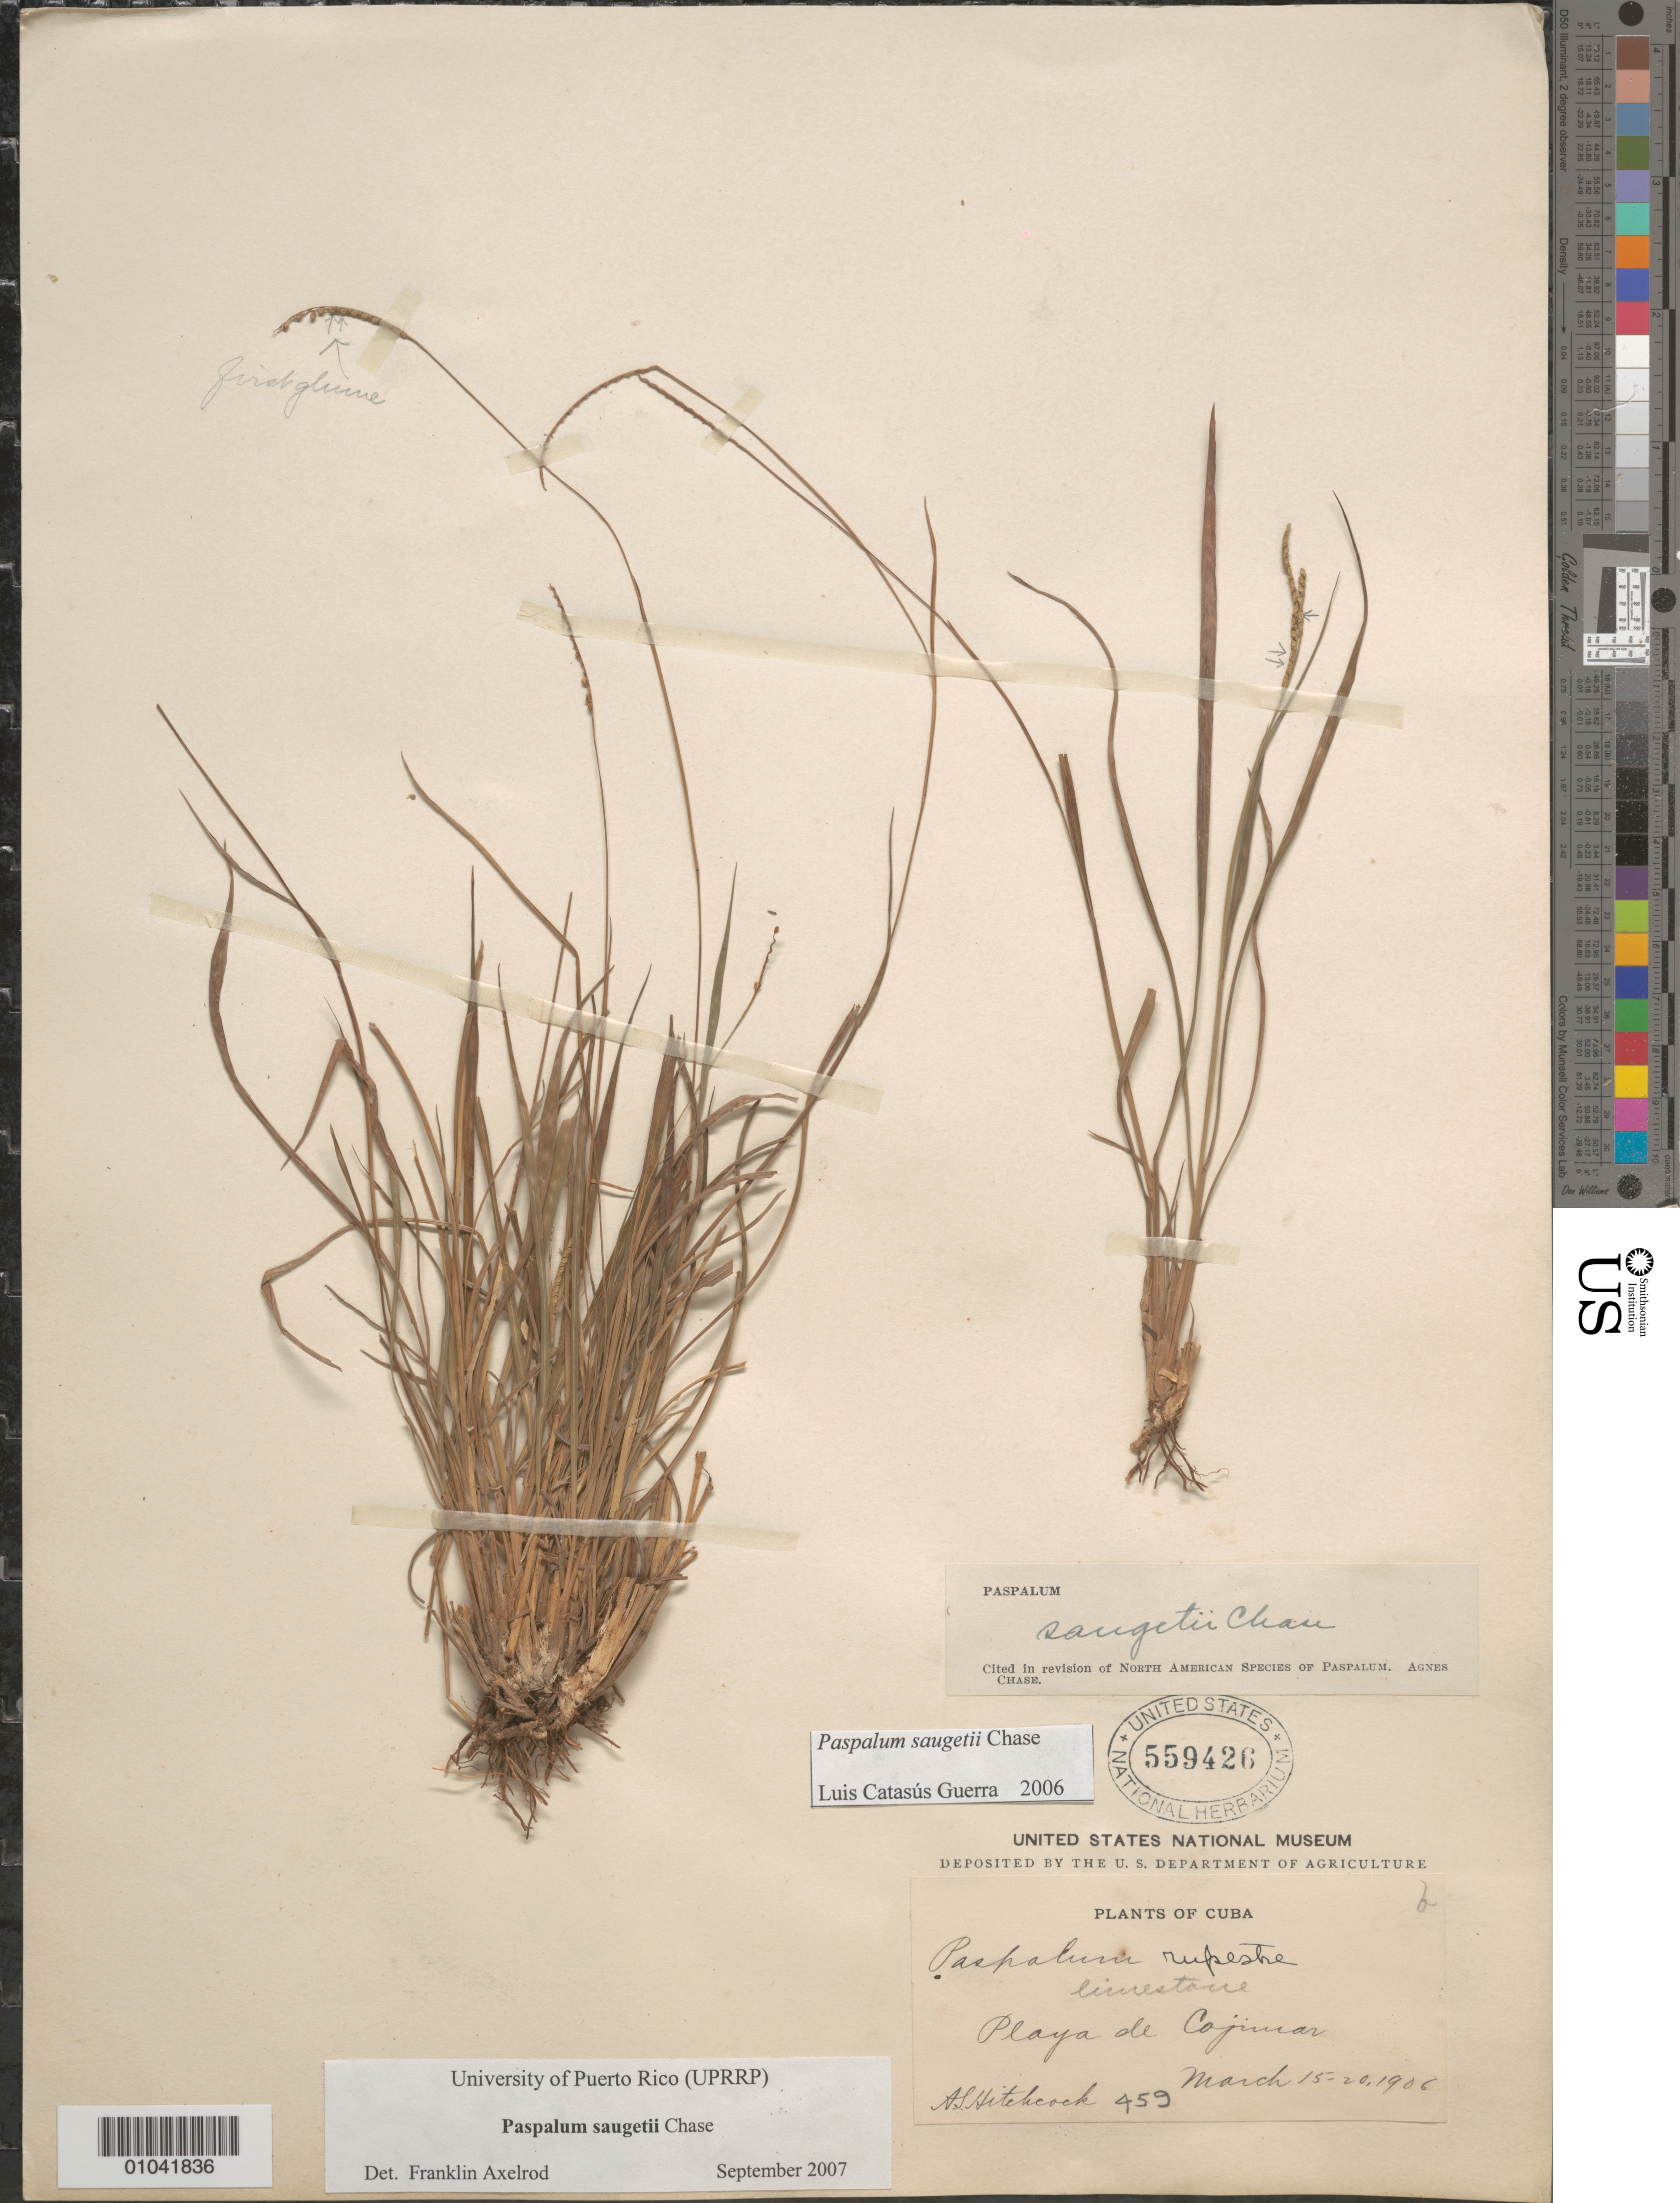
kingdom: Plantae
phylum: Tracheophyta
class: Liliopsida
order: Poales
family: Poaceae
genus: Paspalum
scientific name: Paspalum saugetii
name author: Chase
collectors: A. S. Hitchcock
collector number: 459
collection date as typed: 15 Mar 1906 to 20 Mar 1906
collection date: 1906-03-15/1906-03-20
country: Cuba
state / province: La Habana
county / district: Municipio Habana del Este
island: Cuba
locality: Playa de Cojimar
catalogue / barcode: US 559426